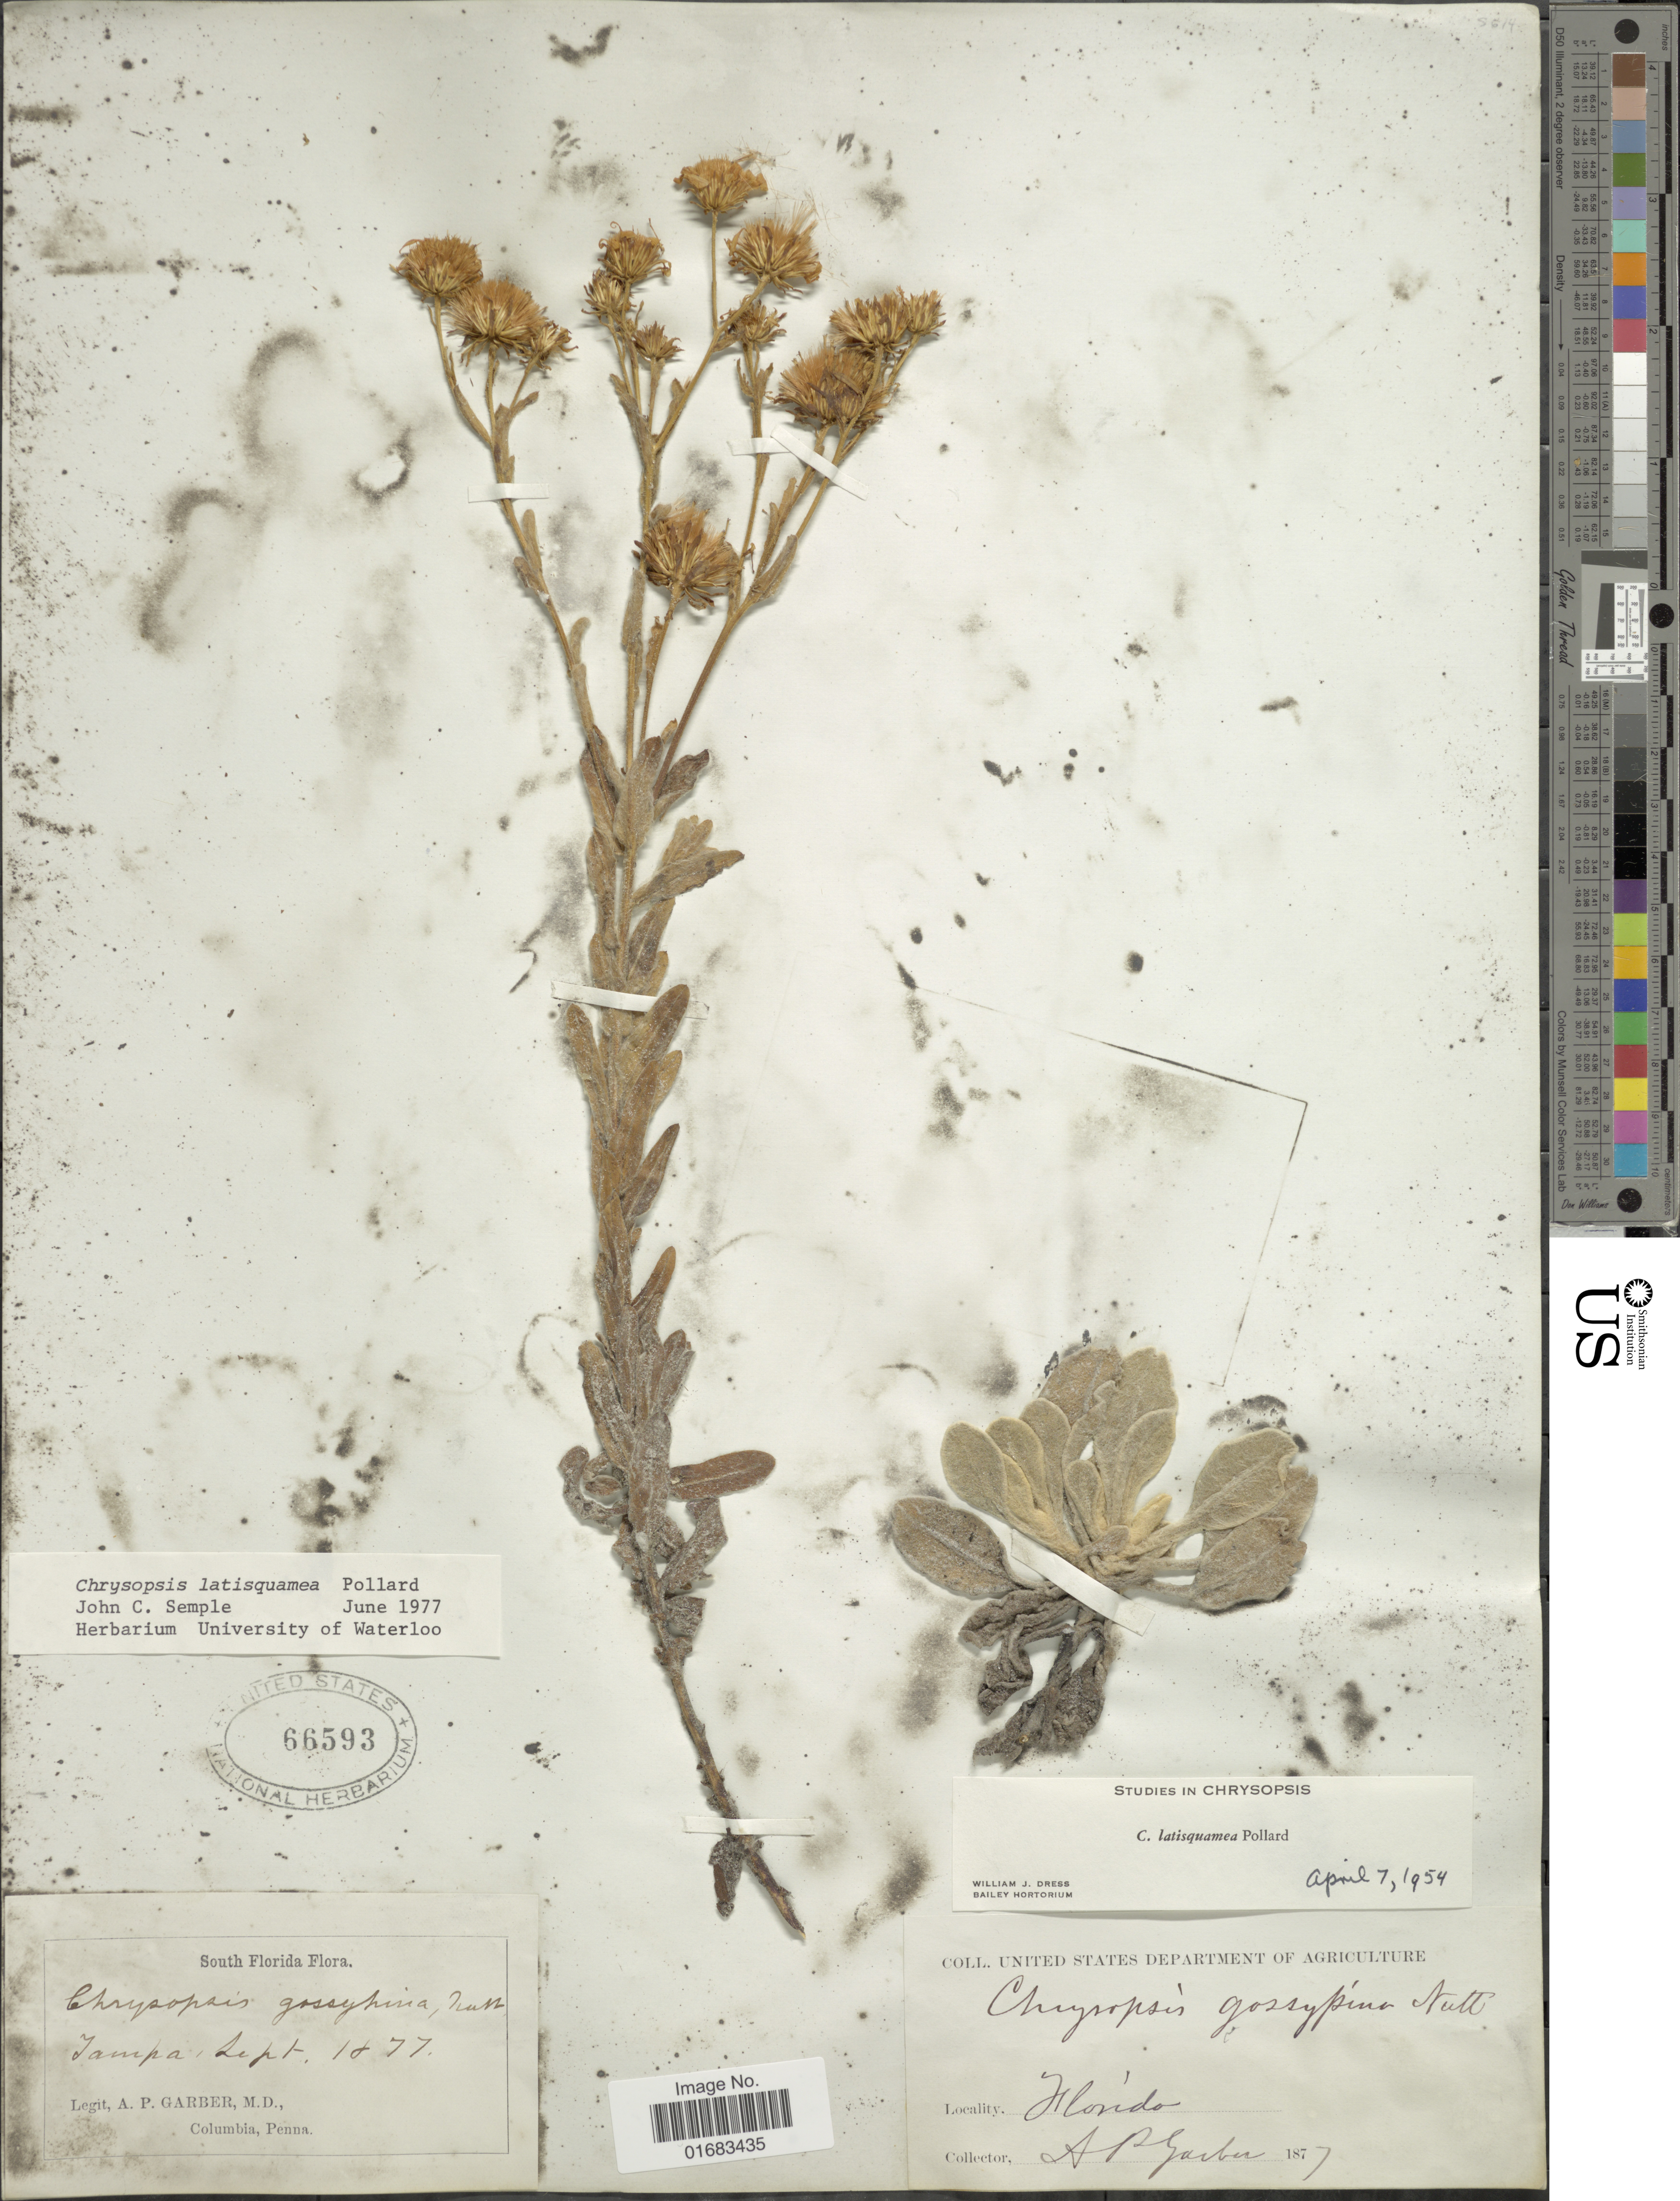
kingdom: Plantae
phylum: Tracheophyta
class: Magnoliopsida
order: Asterales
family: Asteraceae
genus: Chrysopsis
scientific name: Chrysopsis latisquamea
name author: Pollard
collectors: A. P. Garber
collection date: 1877-09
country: United States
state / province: Florida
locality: South Florida.Tampa.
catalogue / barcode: US 66593